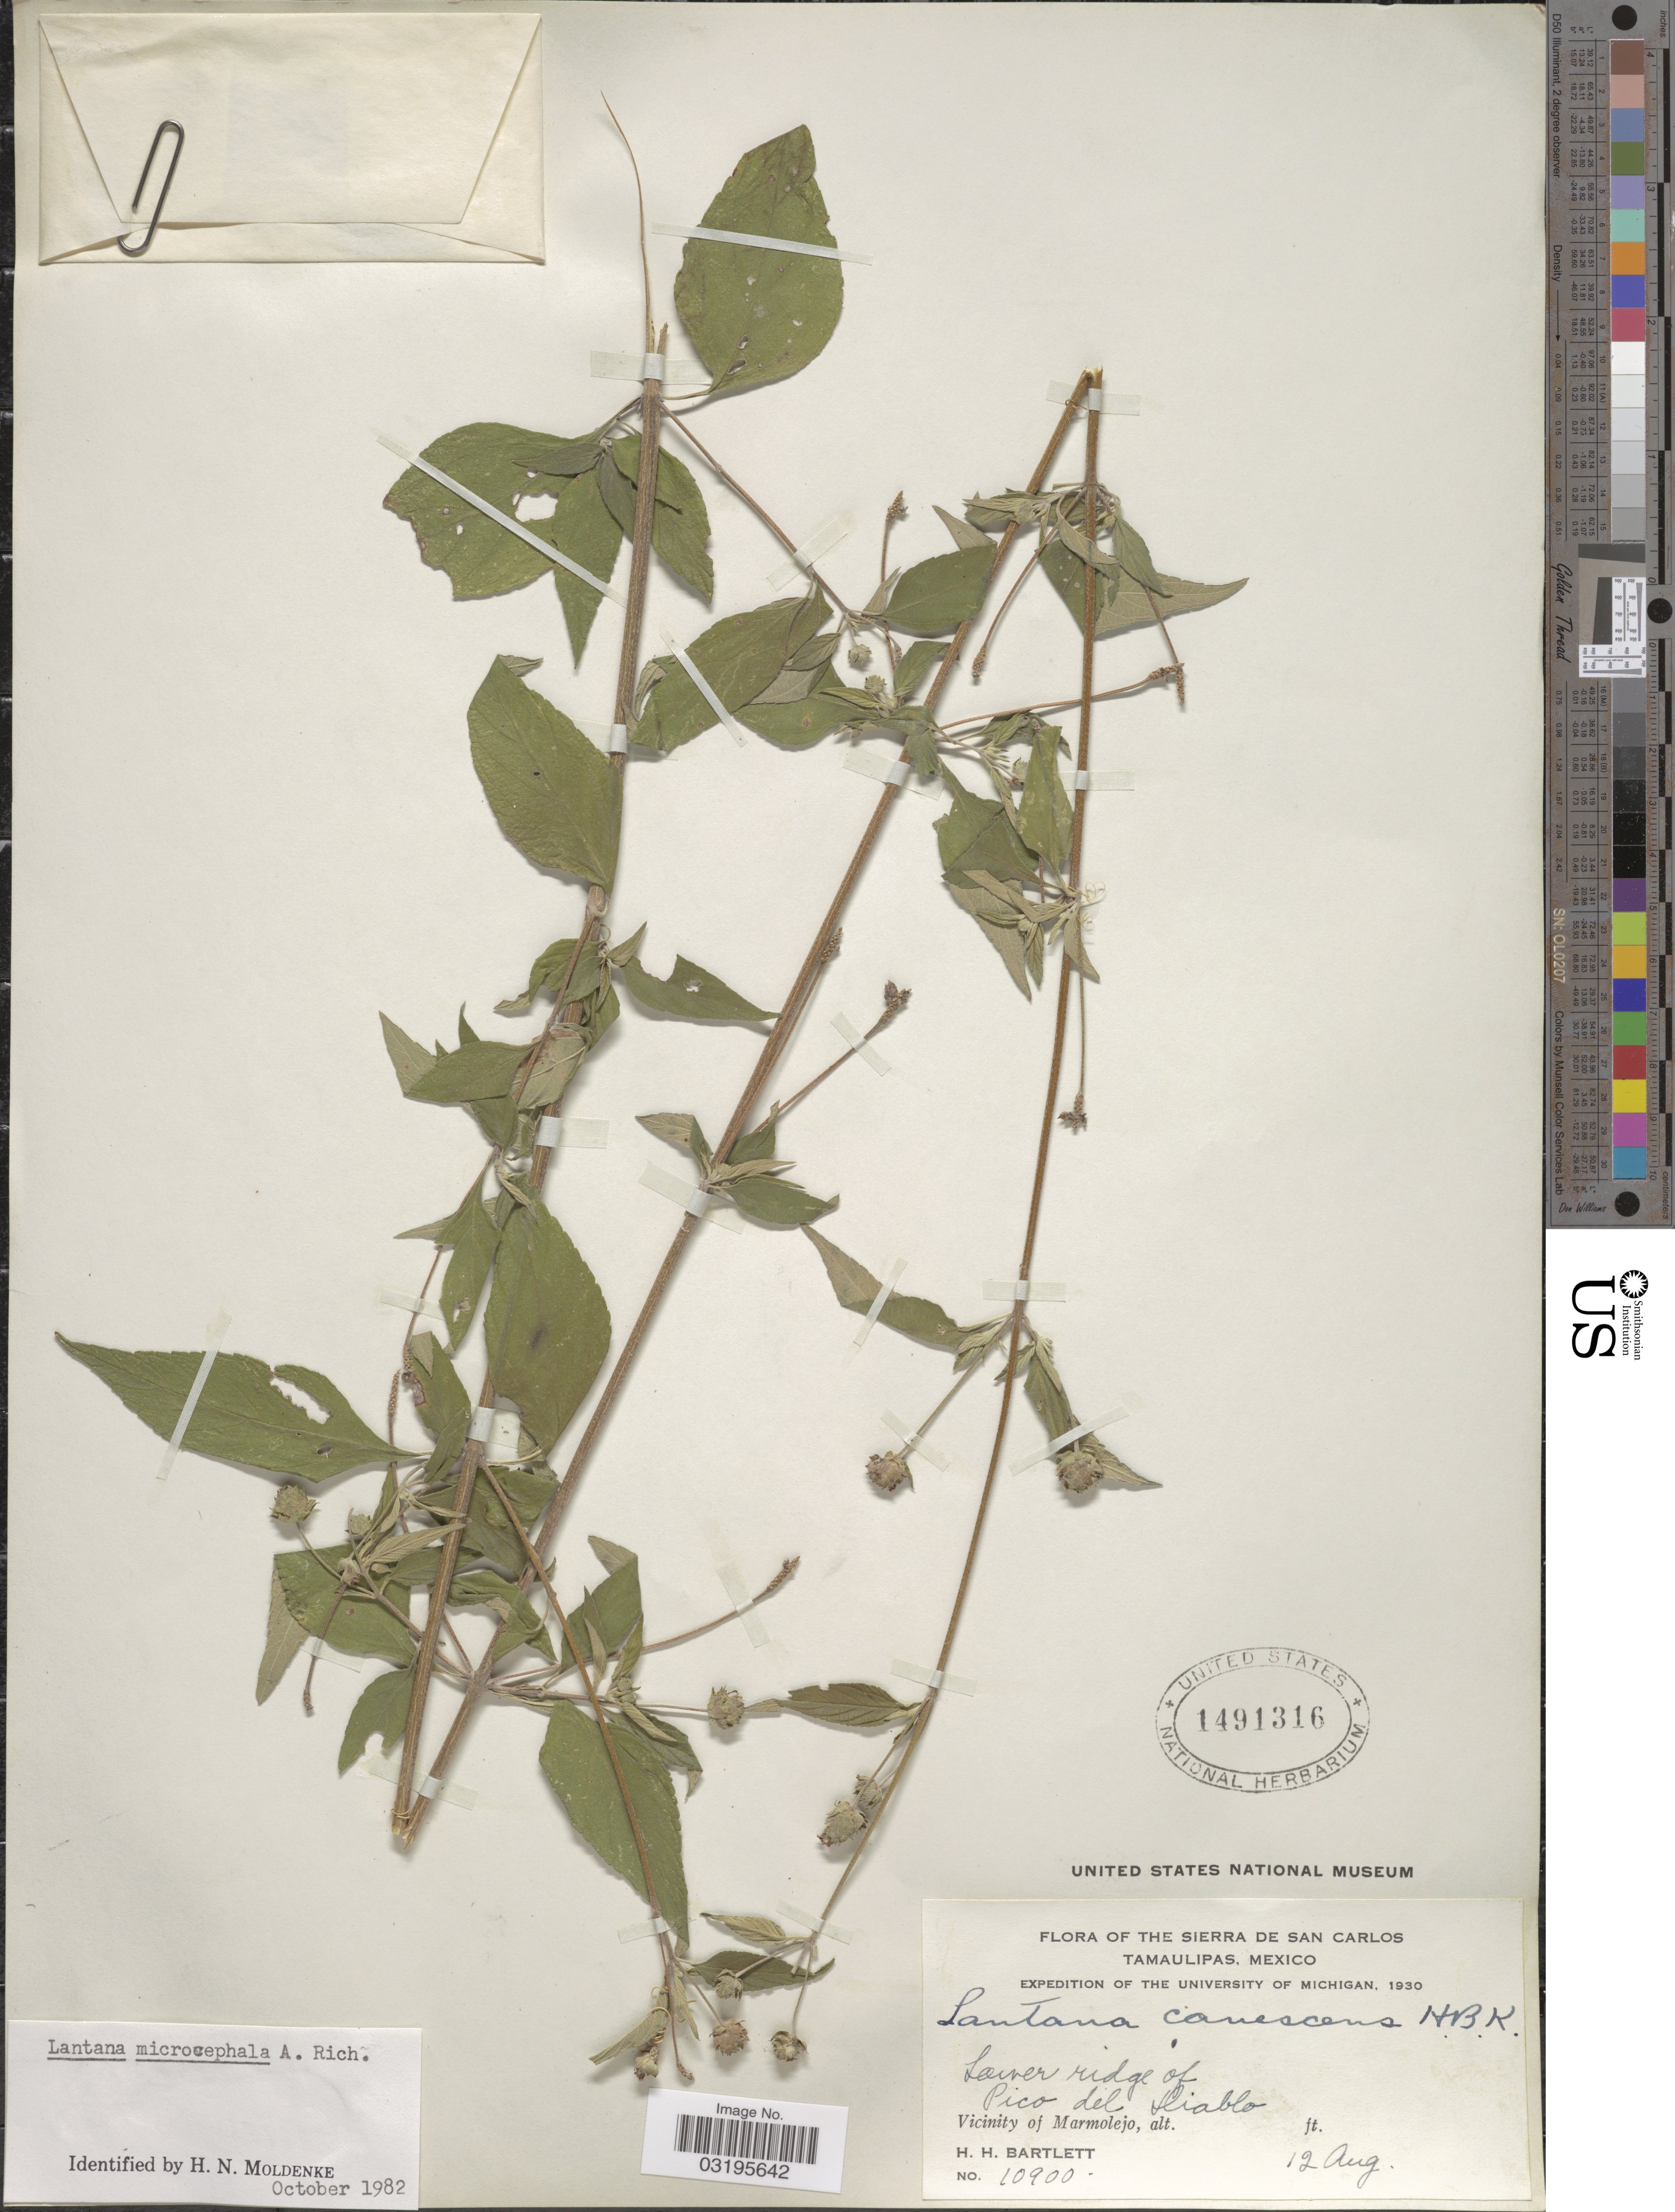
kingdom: Plantae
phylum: Tracheophyta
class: Magnoliopsida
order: Lamiales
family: Verbenaceae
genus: Lantana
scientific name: Lantana microcephala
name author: A. Rich. in Sagra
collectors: H. H. Bartlett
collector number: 10900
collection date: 1930-08-12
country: Mexico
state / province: Tamaulipas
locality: The Sierra de San Carlos. Lower ridge of Pico del Diablo. Vicinity of Marmolejo.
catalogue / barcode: US 1491316